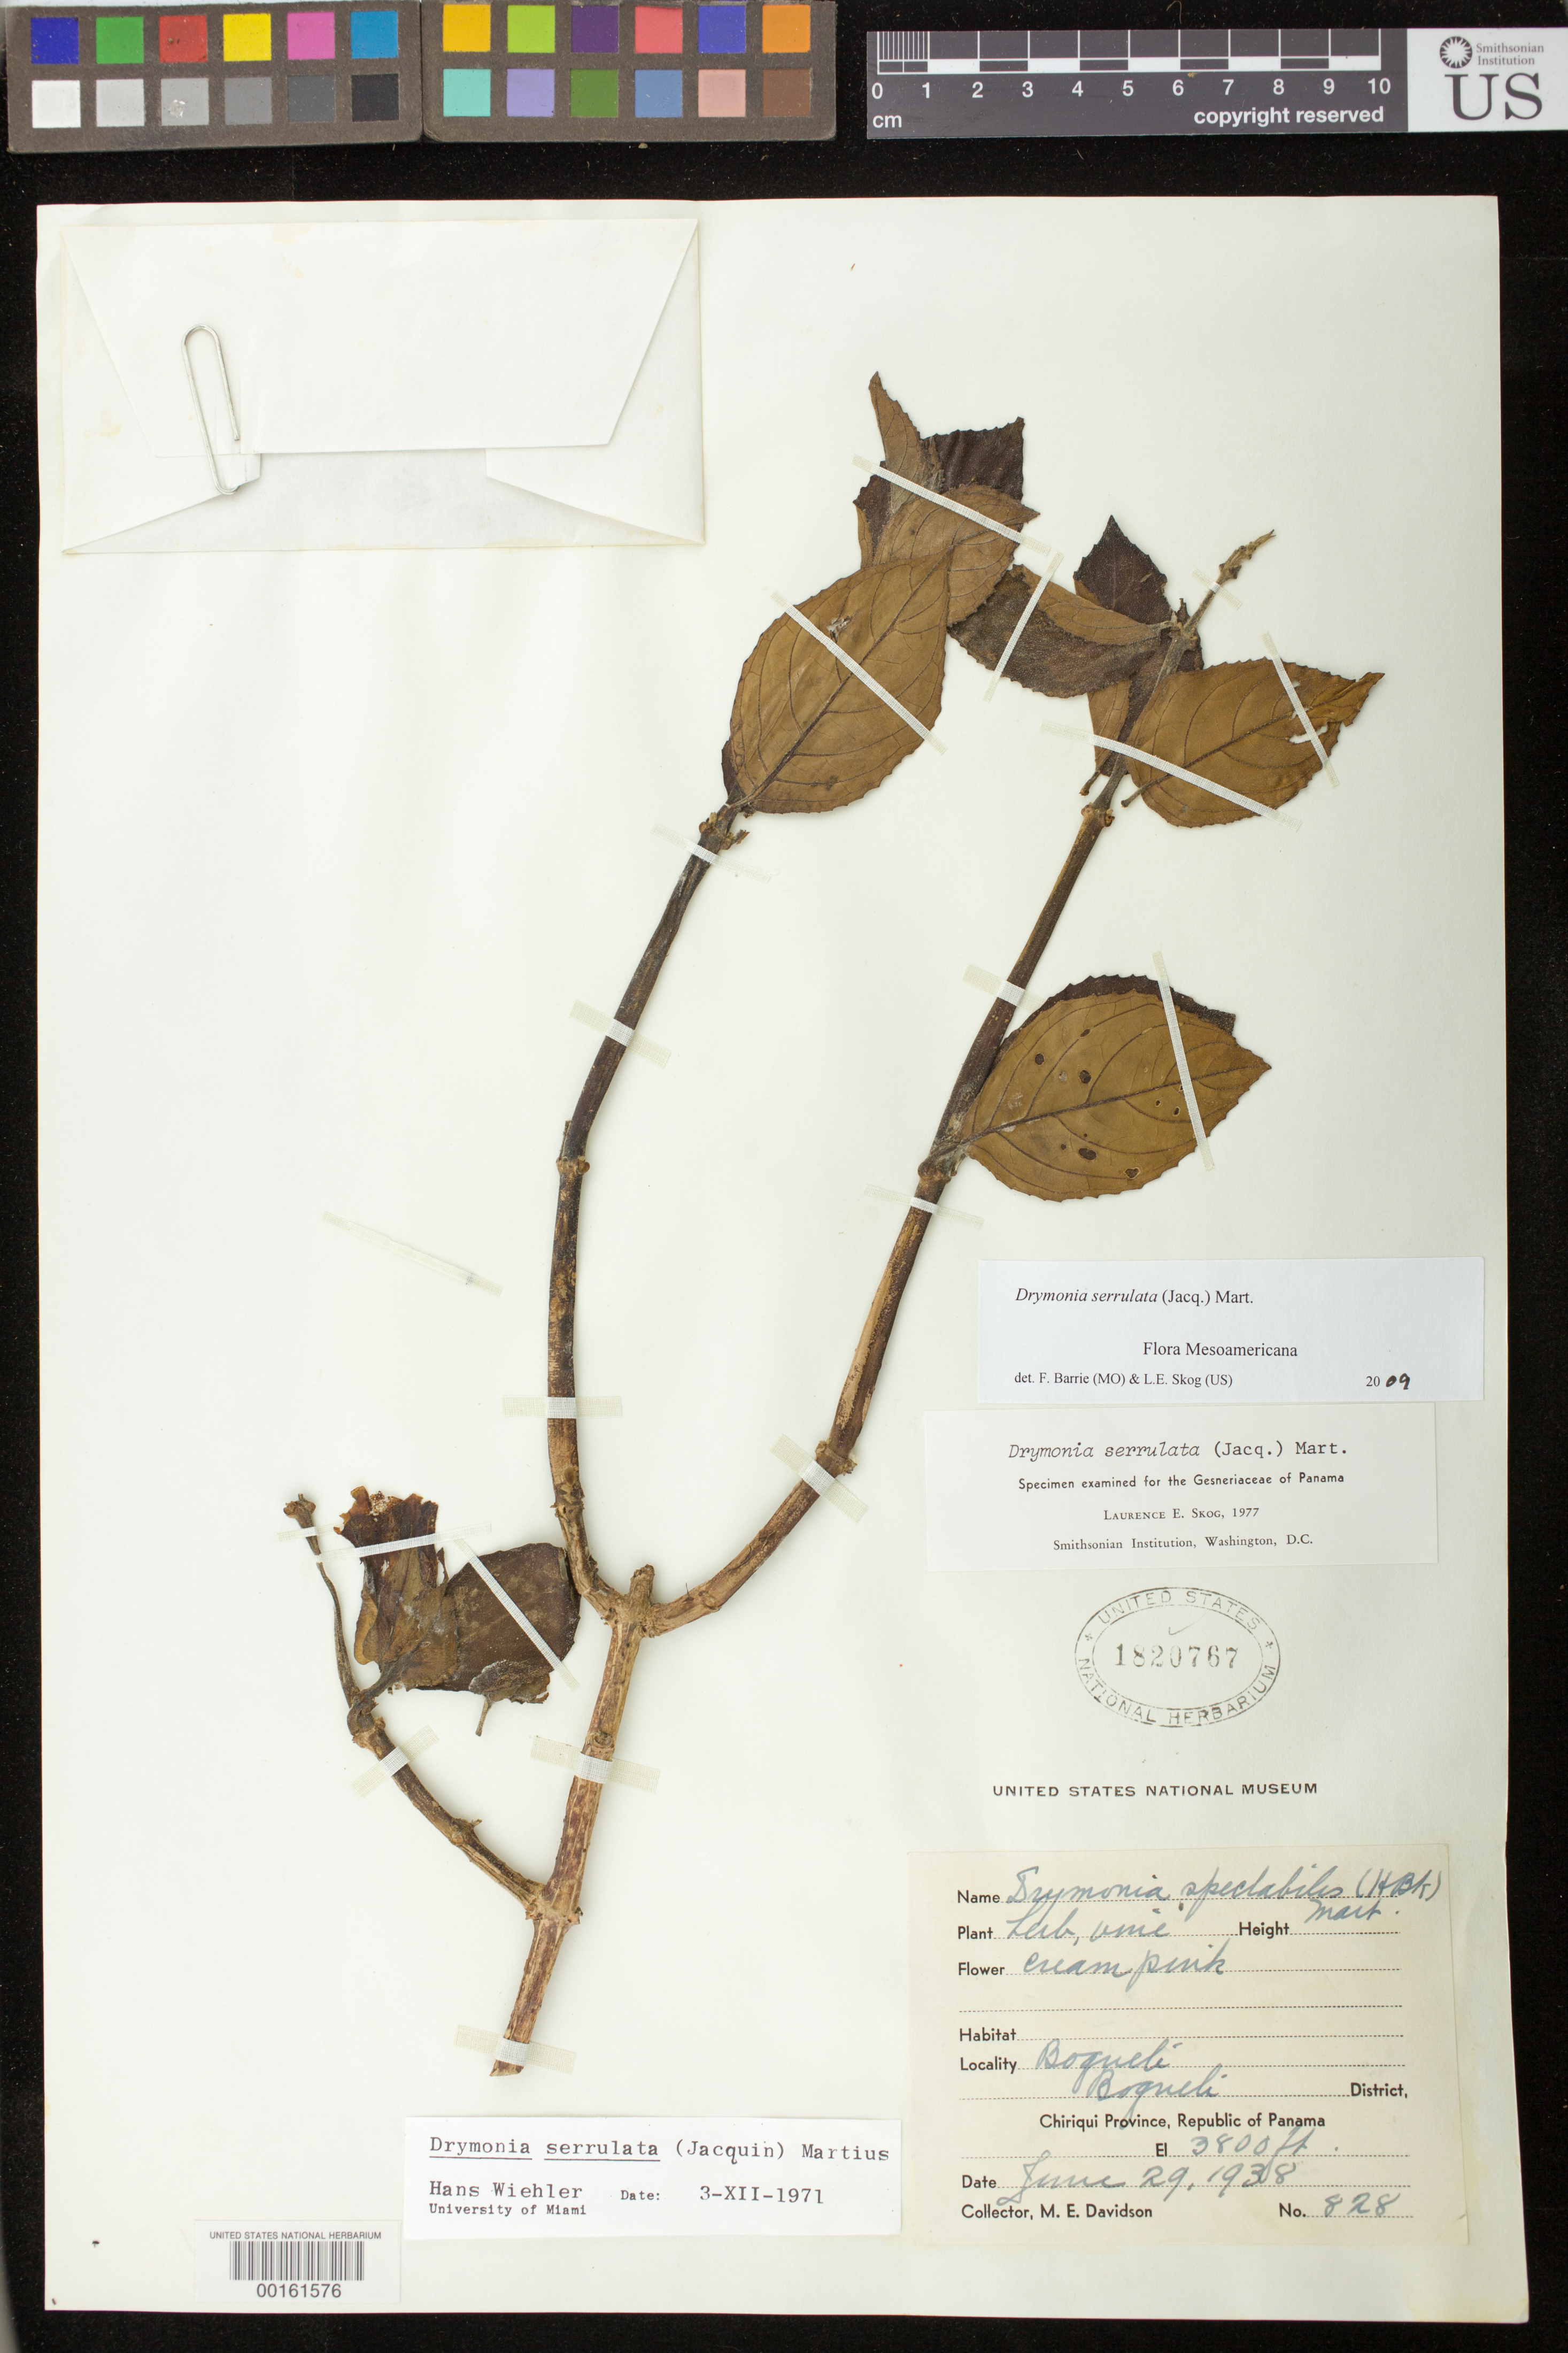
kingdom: Plantae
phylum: Tracheophyta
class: Magnoliopsida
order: Lamiales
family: Gesneriaceae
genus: Drymonia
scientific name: Drymonia serrulata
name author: (Jacq.) Mart.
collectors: M. E. Davidson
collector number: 828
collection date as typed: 29 Jun 1938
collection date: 1938-06-29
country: Panama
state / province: Chiriquí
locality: Bogueli, Boqueli District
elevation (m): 1158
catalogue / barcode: US 1820767